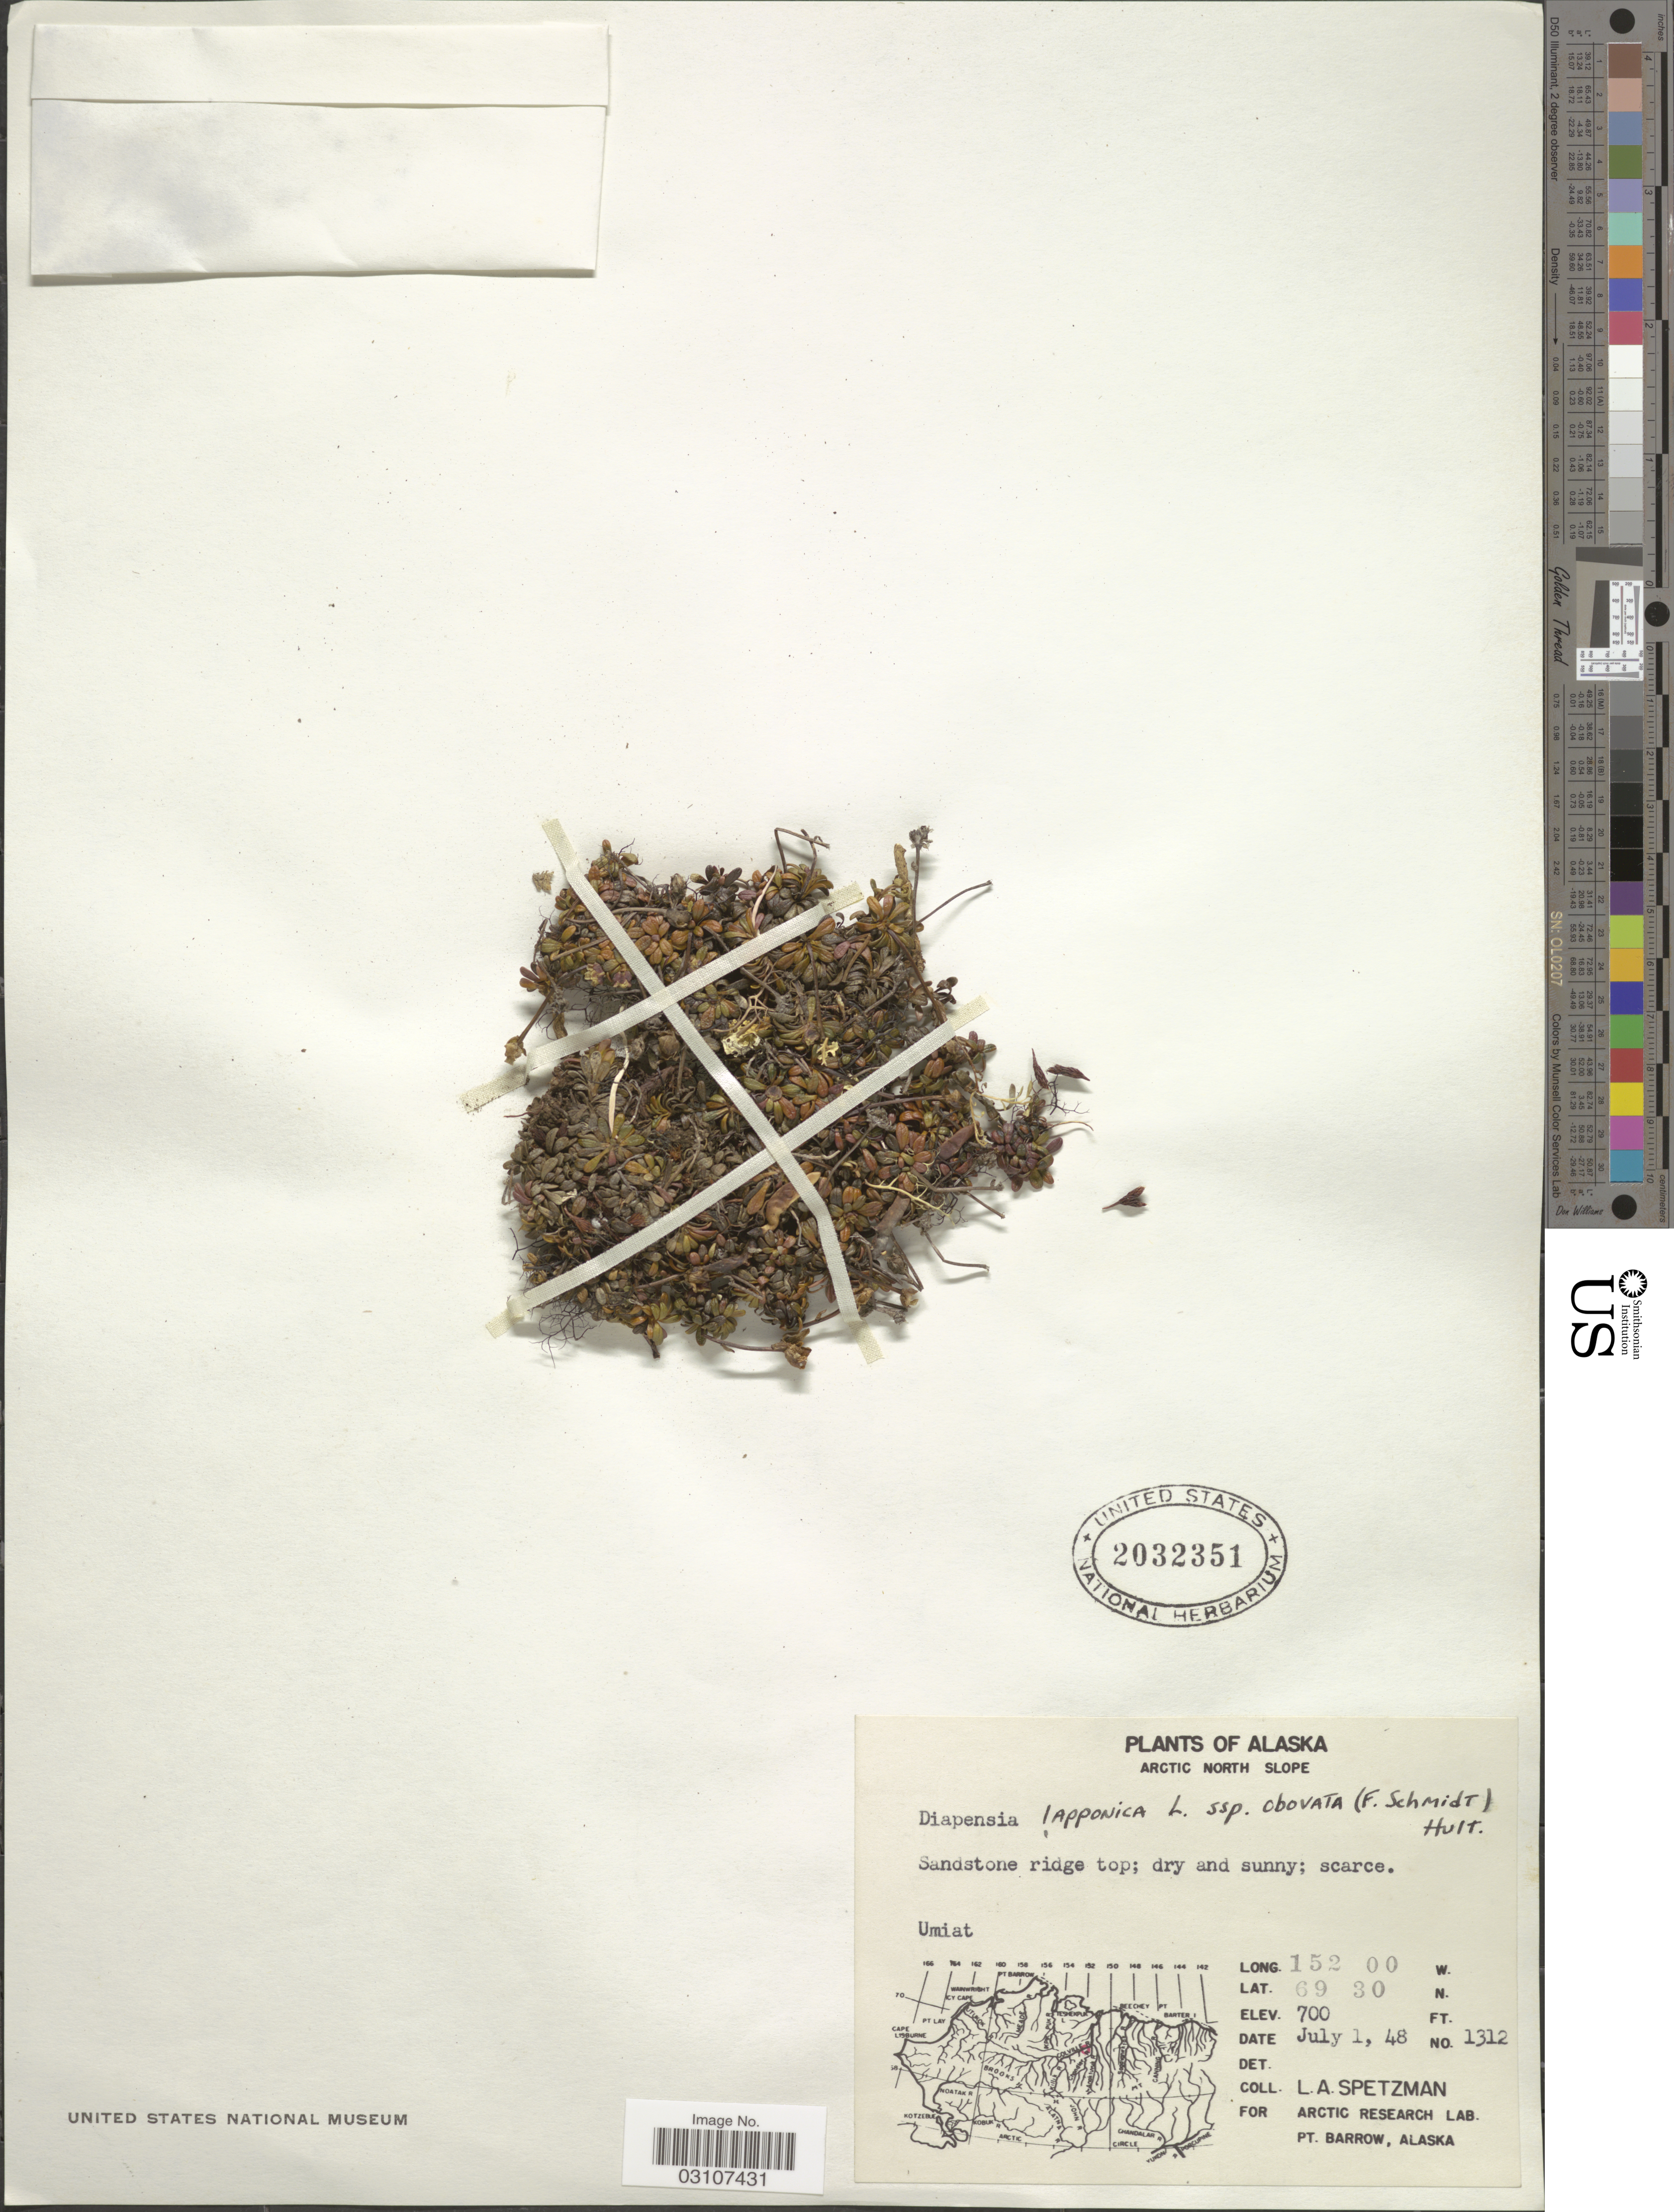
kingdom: Plantae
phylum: Tracheophyta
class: Magnoliopsida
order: Ericales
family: Diapensiaceae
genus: Diapensia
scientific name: Diapensia lapponica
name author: L.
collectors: L. Spetzman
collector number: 1312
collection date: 1948-07-01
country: United States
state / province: Alaska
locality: Arctic North Slope. Umiat.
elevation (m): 213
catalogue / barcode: US 2032351